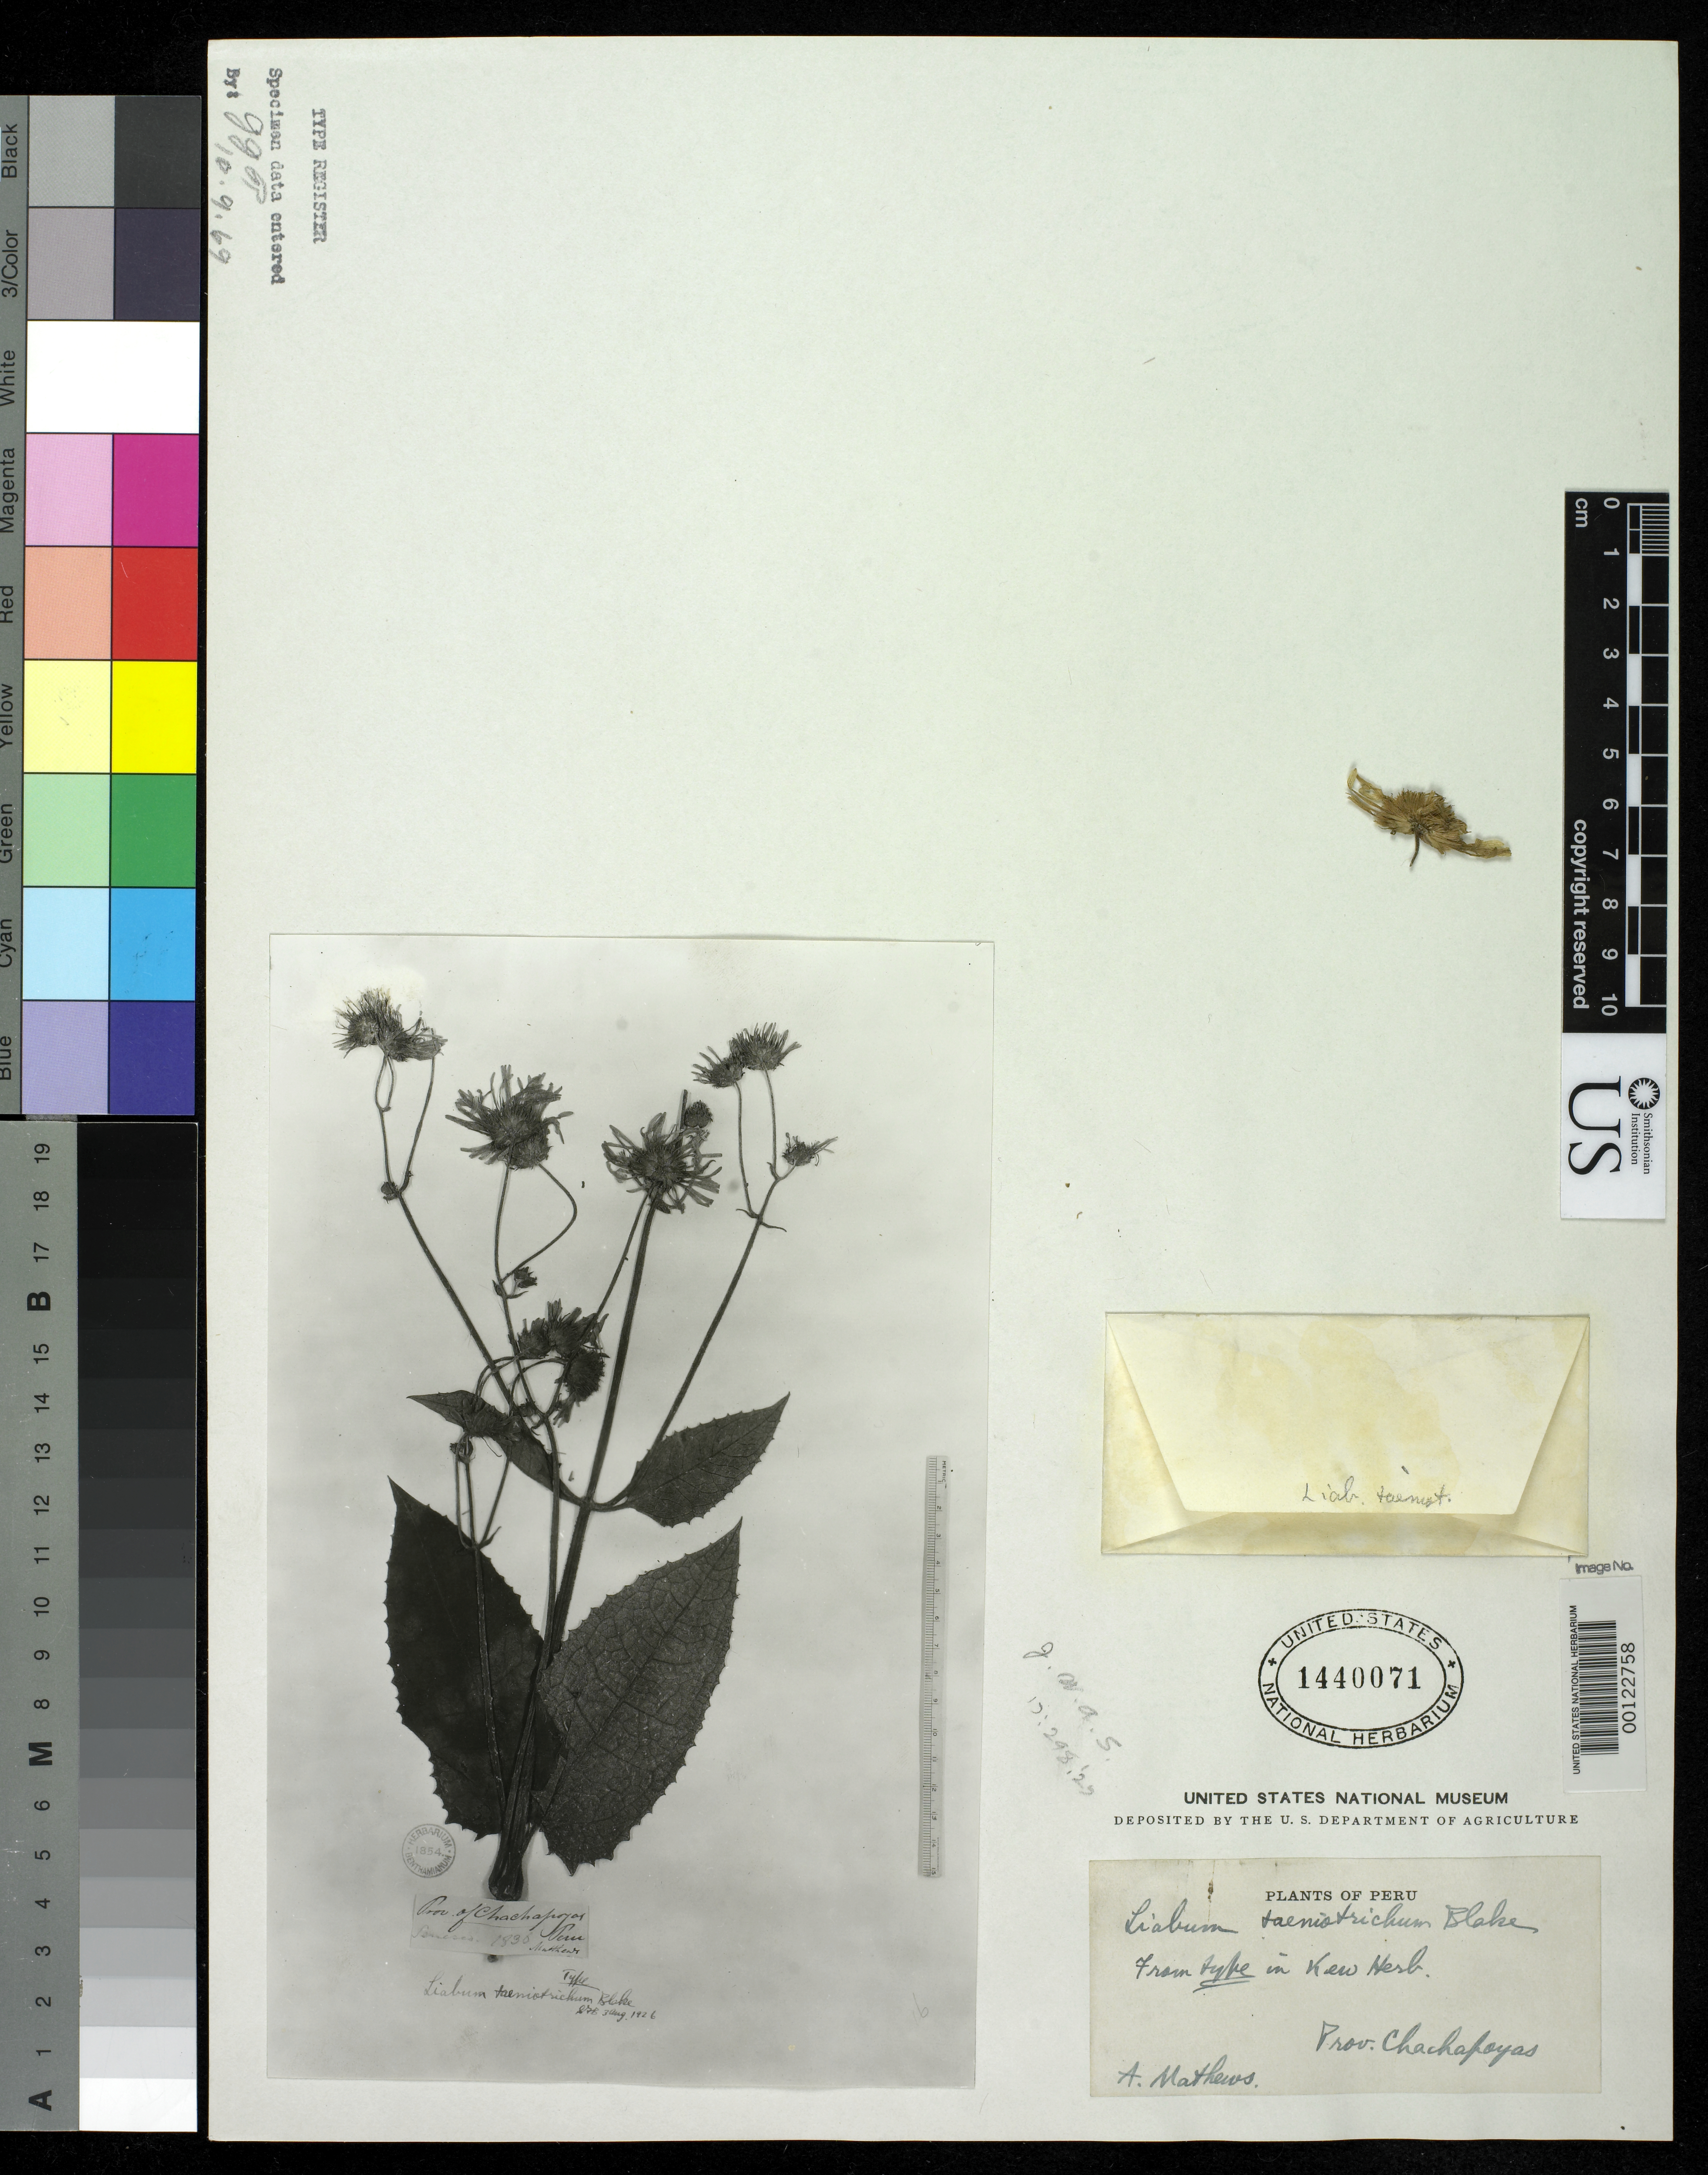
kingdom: Plantae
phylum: Tracheophyta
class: Magnoliopsida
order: Asterales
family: Asteraceae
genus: Liabum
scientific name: Liabum taeniotrichum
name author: S.F. Blake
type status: Type Fragment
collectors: A. Mathews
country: Peru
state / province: Amazonas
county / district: Chachapoyas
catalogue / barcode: US 1440071